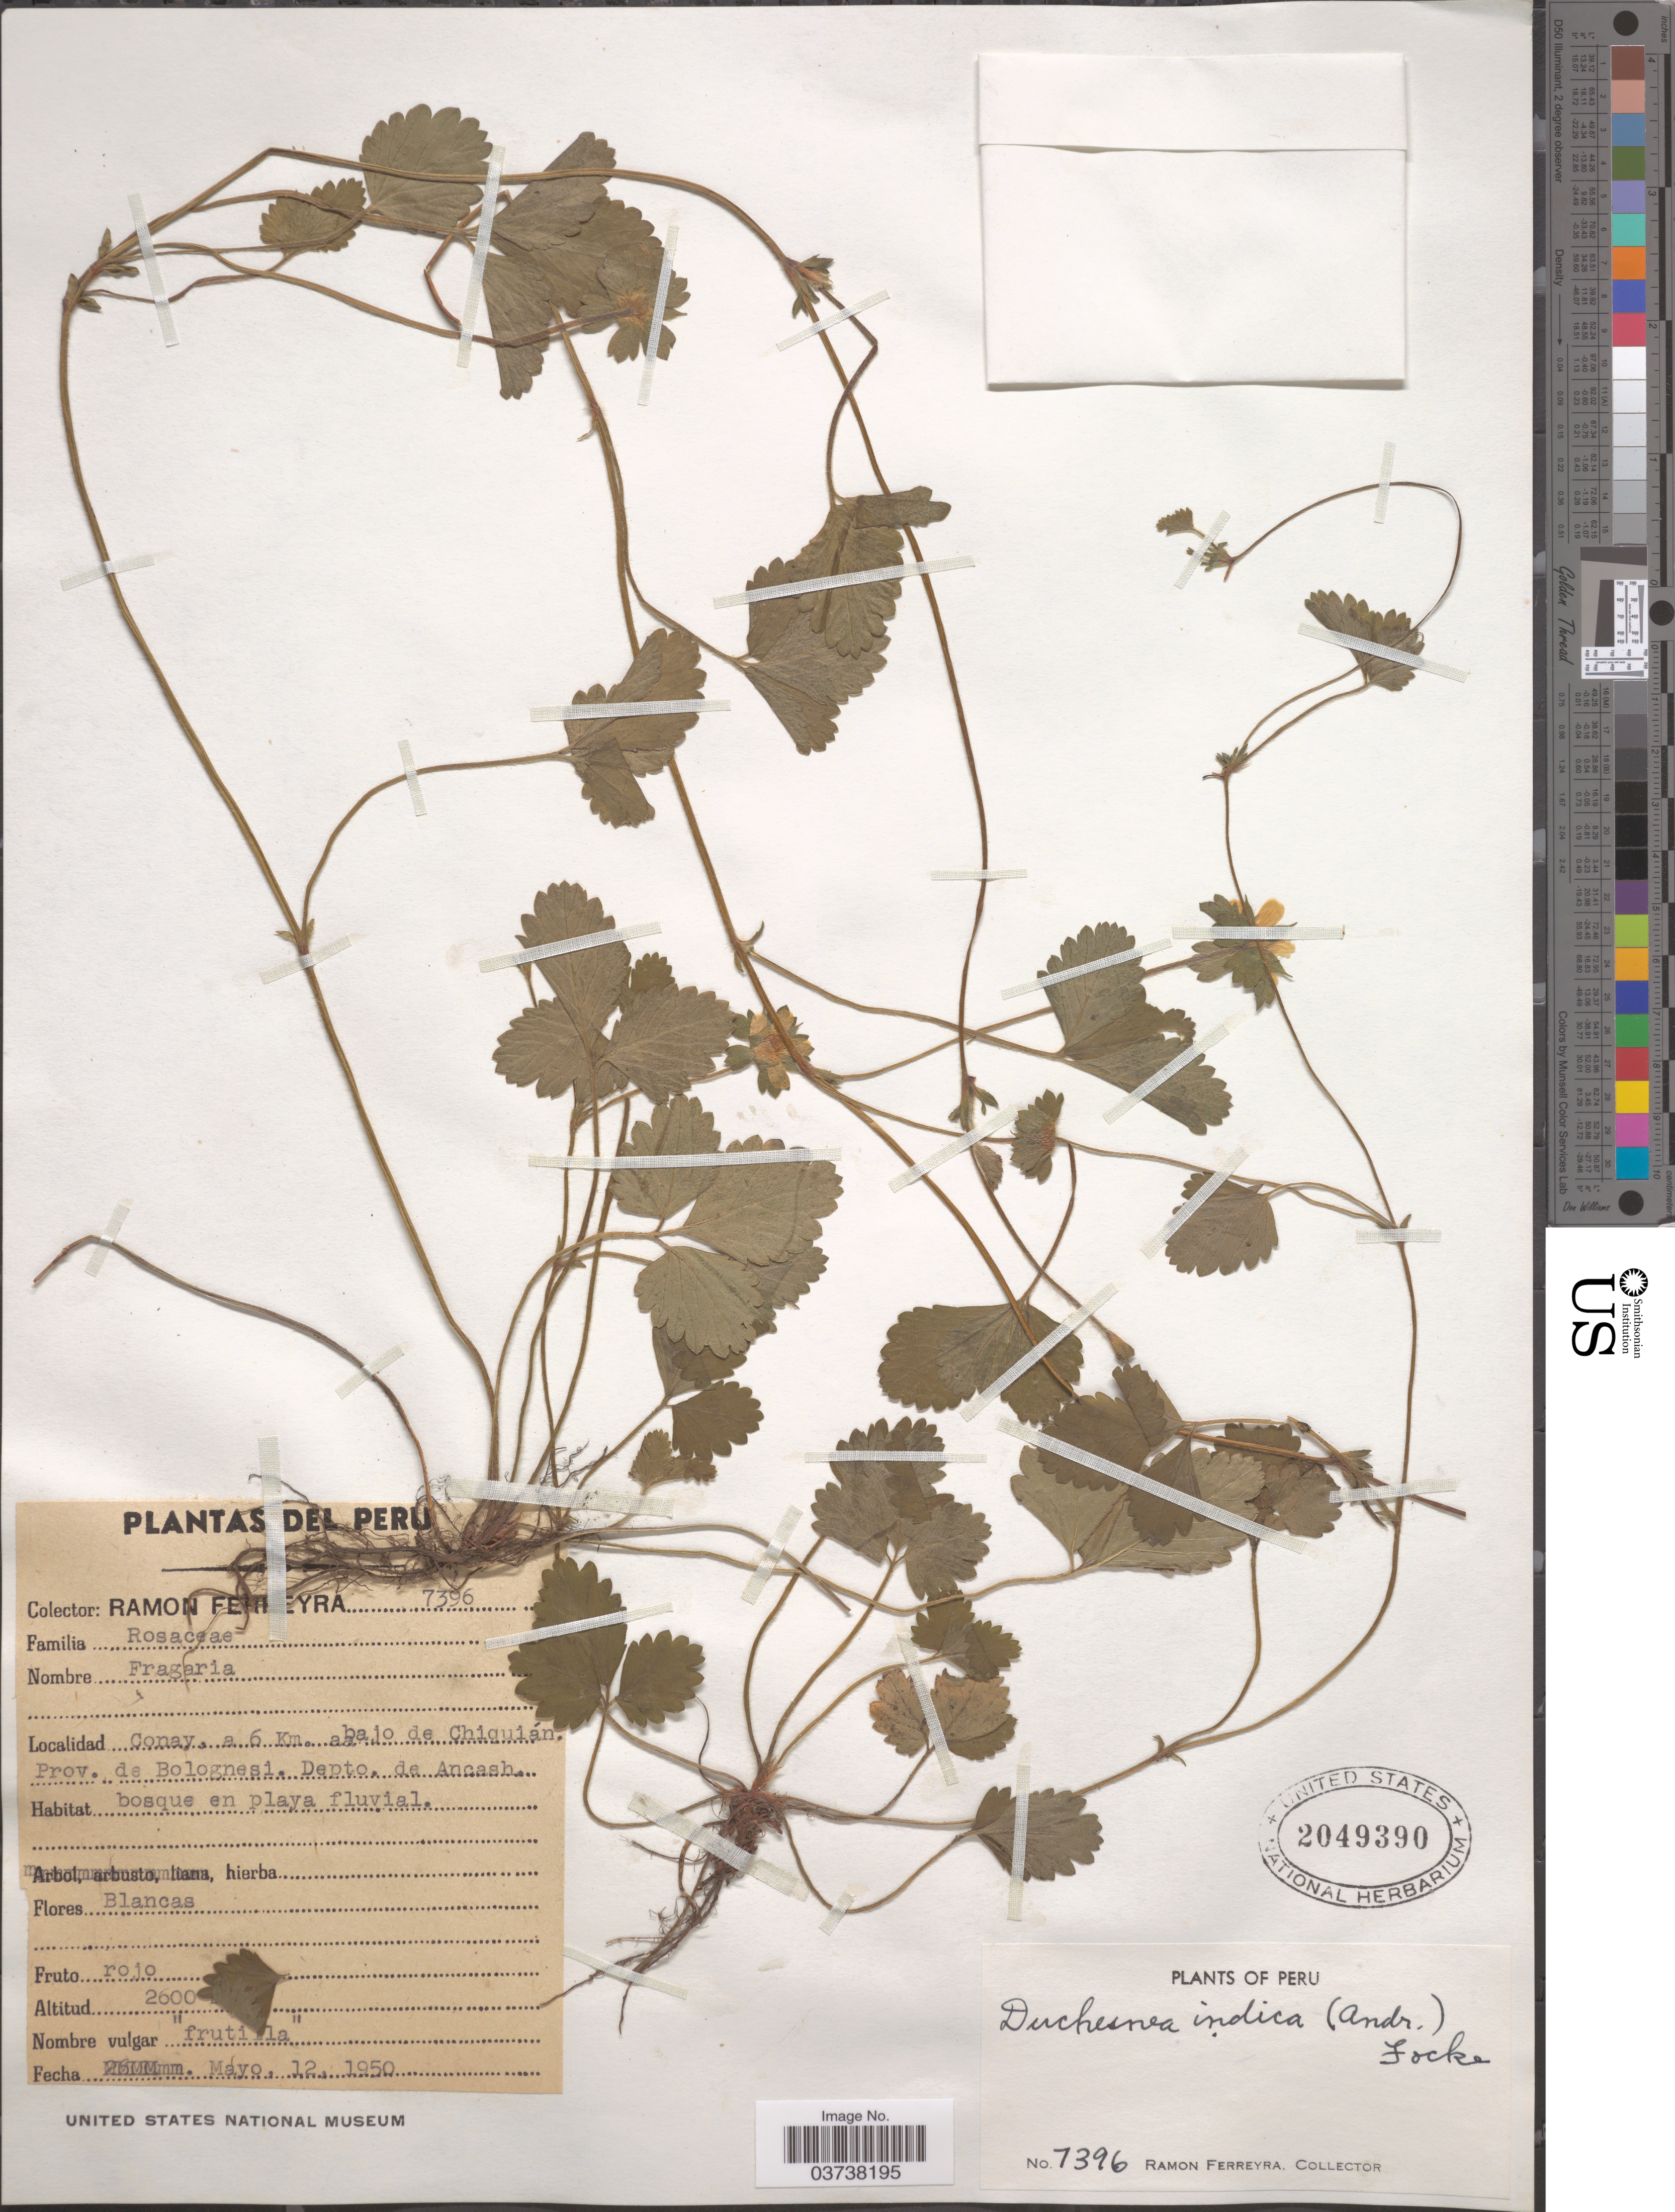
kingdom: Plantae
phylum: Tracheophyta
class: Magnoliopsida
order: Rosales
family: Rosaceae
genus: Potentilla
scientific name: Potentilla indica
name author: (Andrews) Th. Wolf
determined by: Strong, Mark T., (BOT), Smithsonian Institution - National Museum of Natural History (UNITED STATES)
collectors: R. A. Ferreyra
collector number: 7396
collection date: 1950-05-12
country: Peru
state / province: Ancash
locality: Conay a 6 Km. abajo de Chiquián. Prov. de Bolognesi. Depto. de Ancash.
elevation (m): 2600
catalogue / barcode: US 2049390